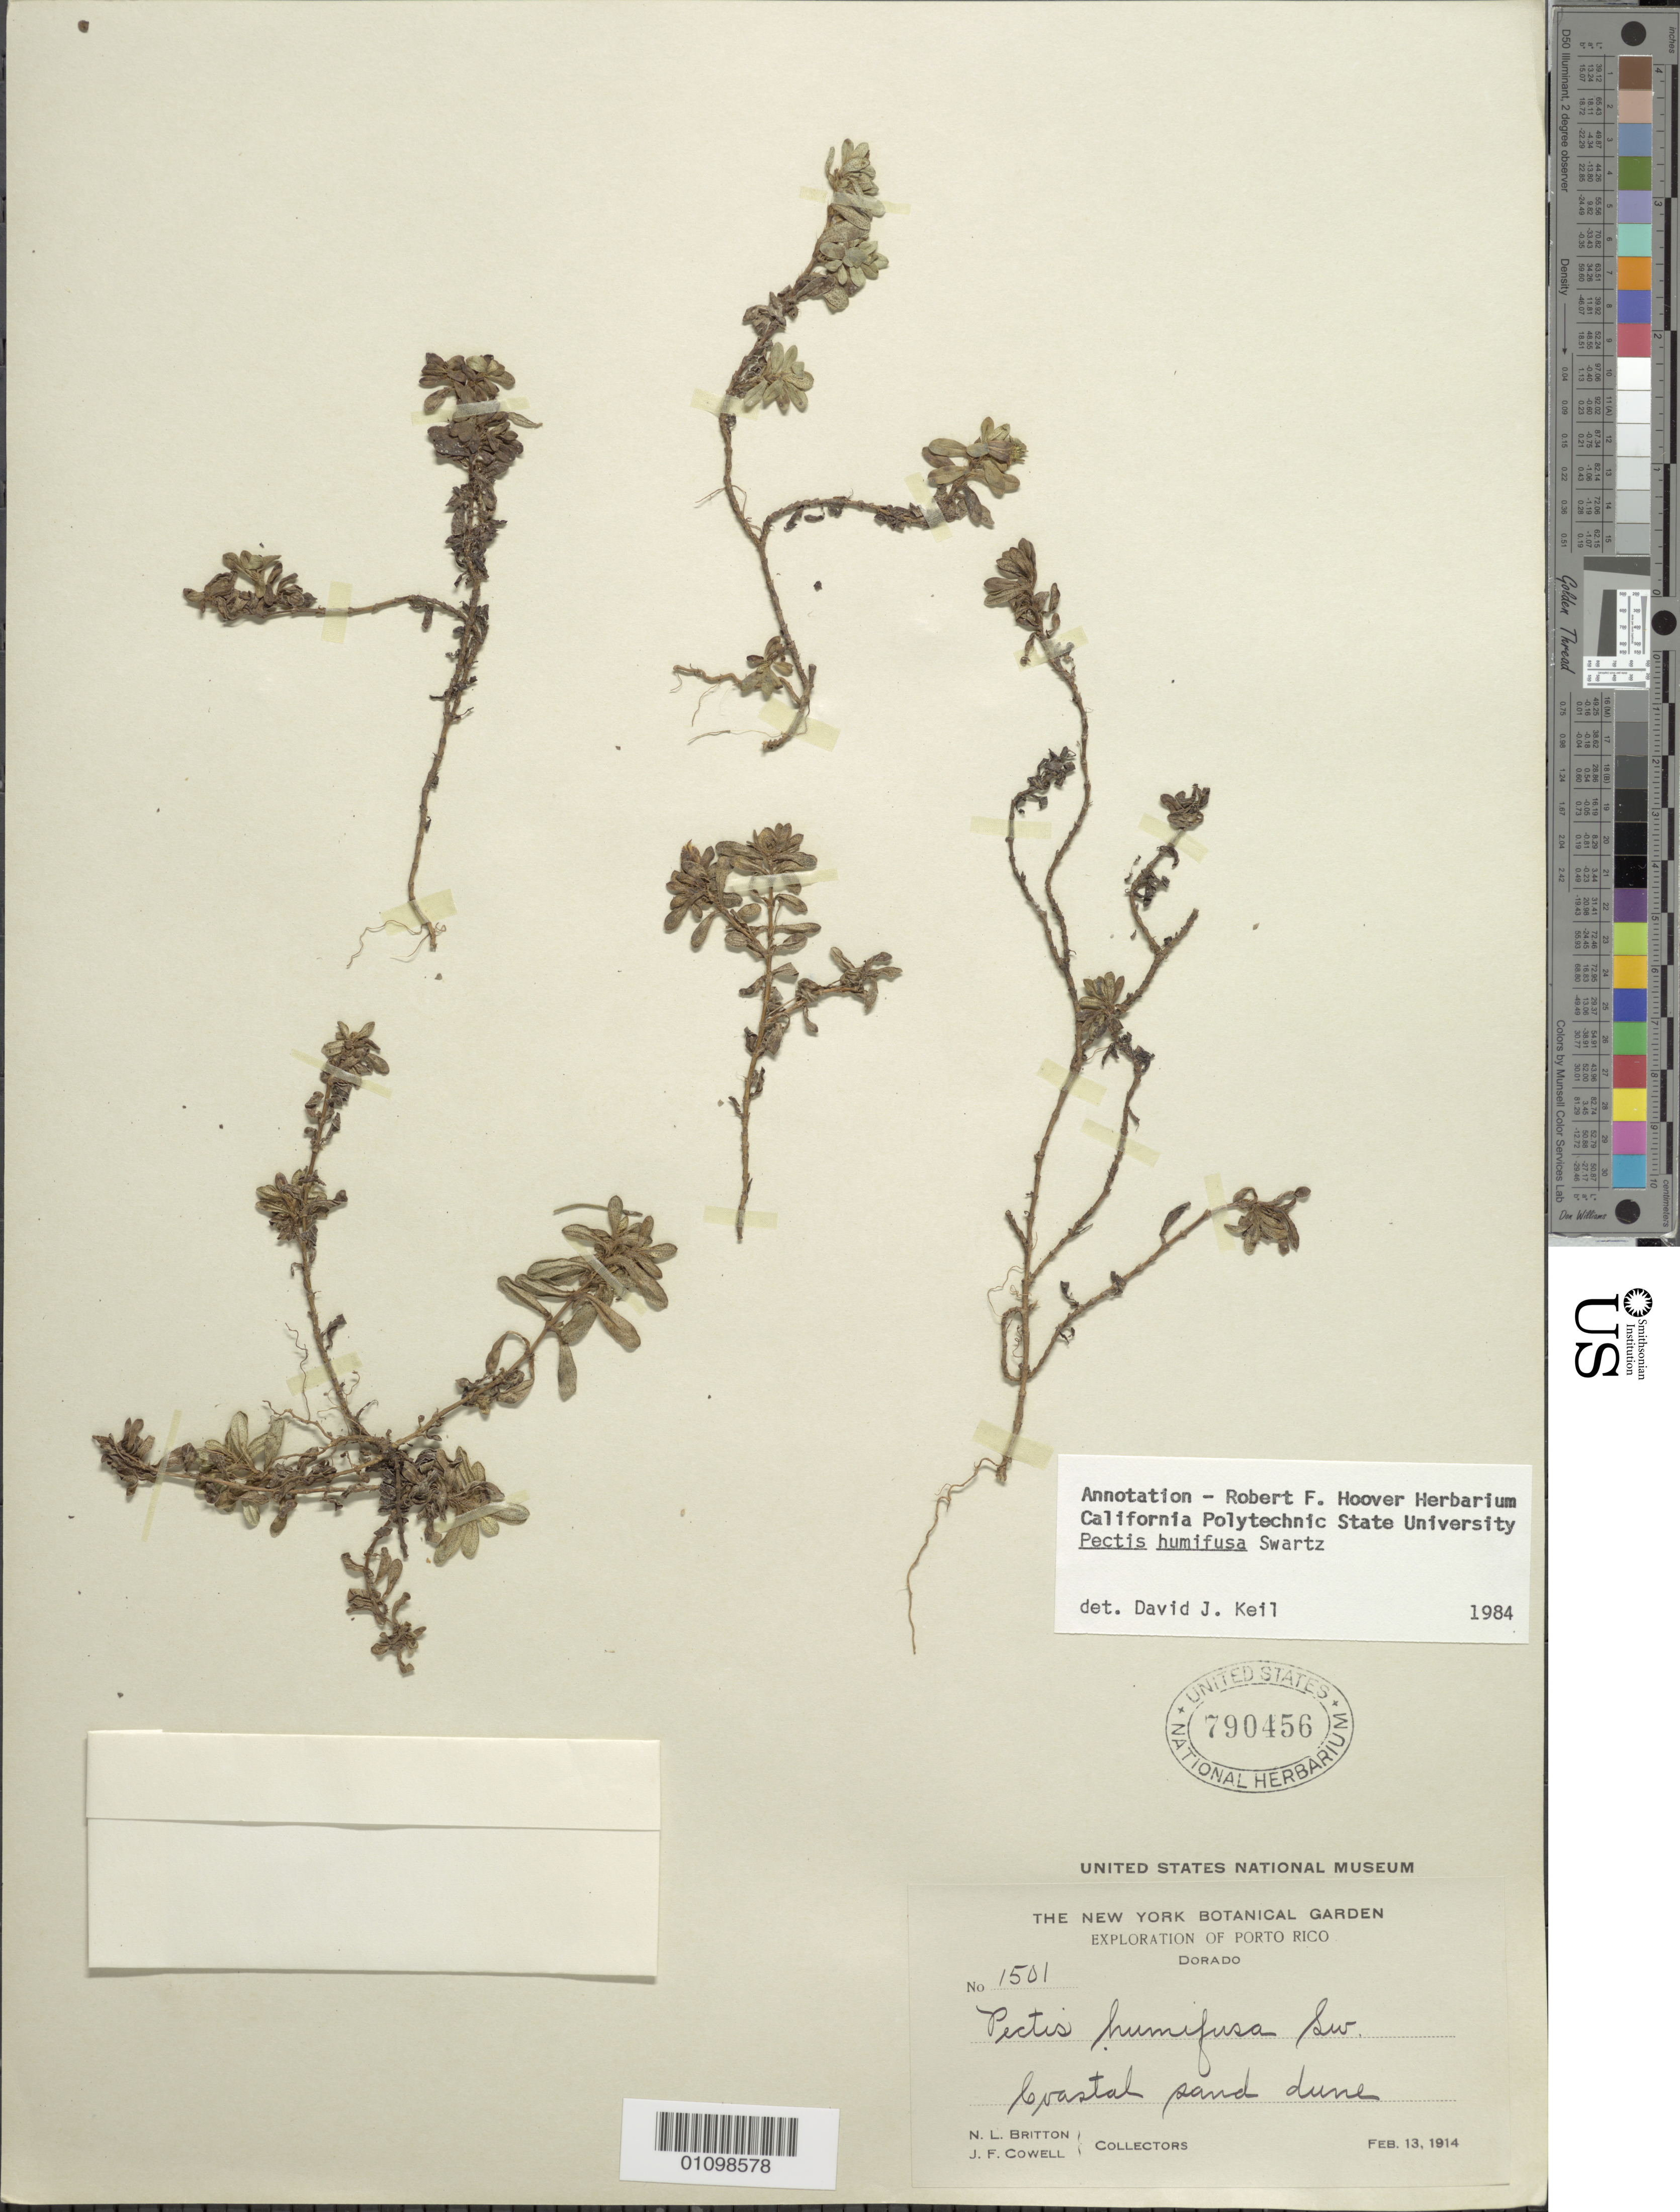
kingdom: Plantae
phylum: Tracheophyta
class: Magnoliopsida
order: Asterales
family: Asteraceae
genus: Pectis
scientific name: Pectis humifusa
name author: Sw.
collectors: N. Britton & J. F. Cowell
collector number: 1501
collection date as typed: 13 Feb 1914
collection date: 1914-02-13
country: Puerto Rico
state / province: Dorado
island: Puerto Rico I.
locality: lo vastal sand dune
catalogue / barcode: US 790456